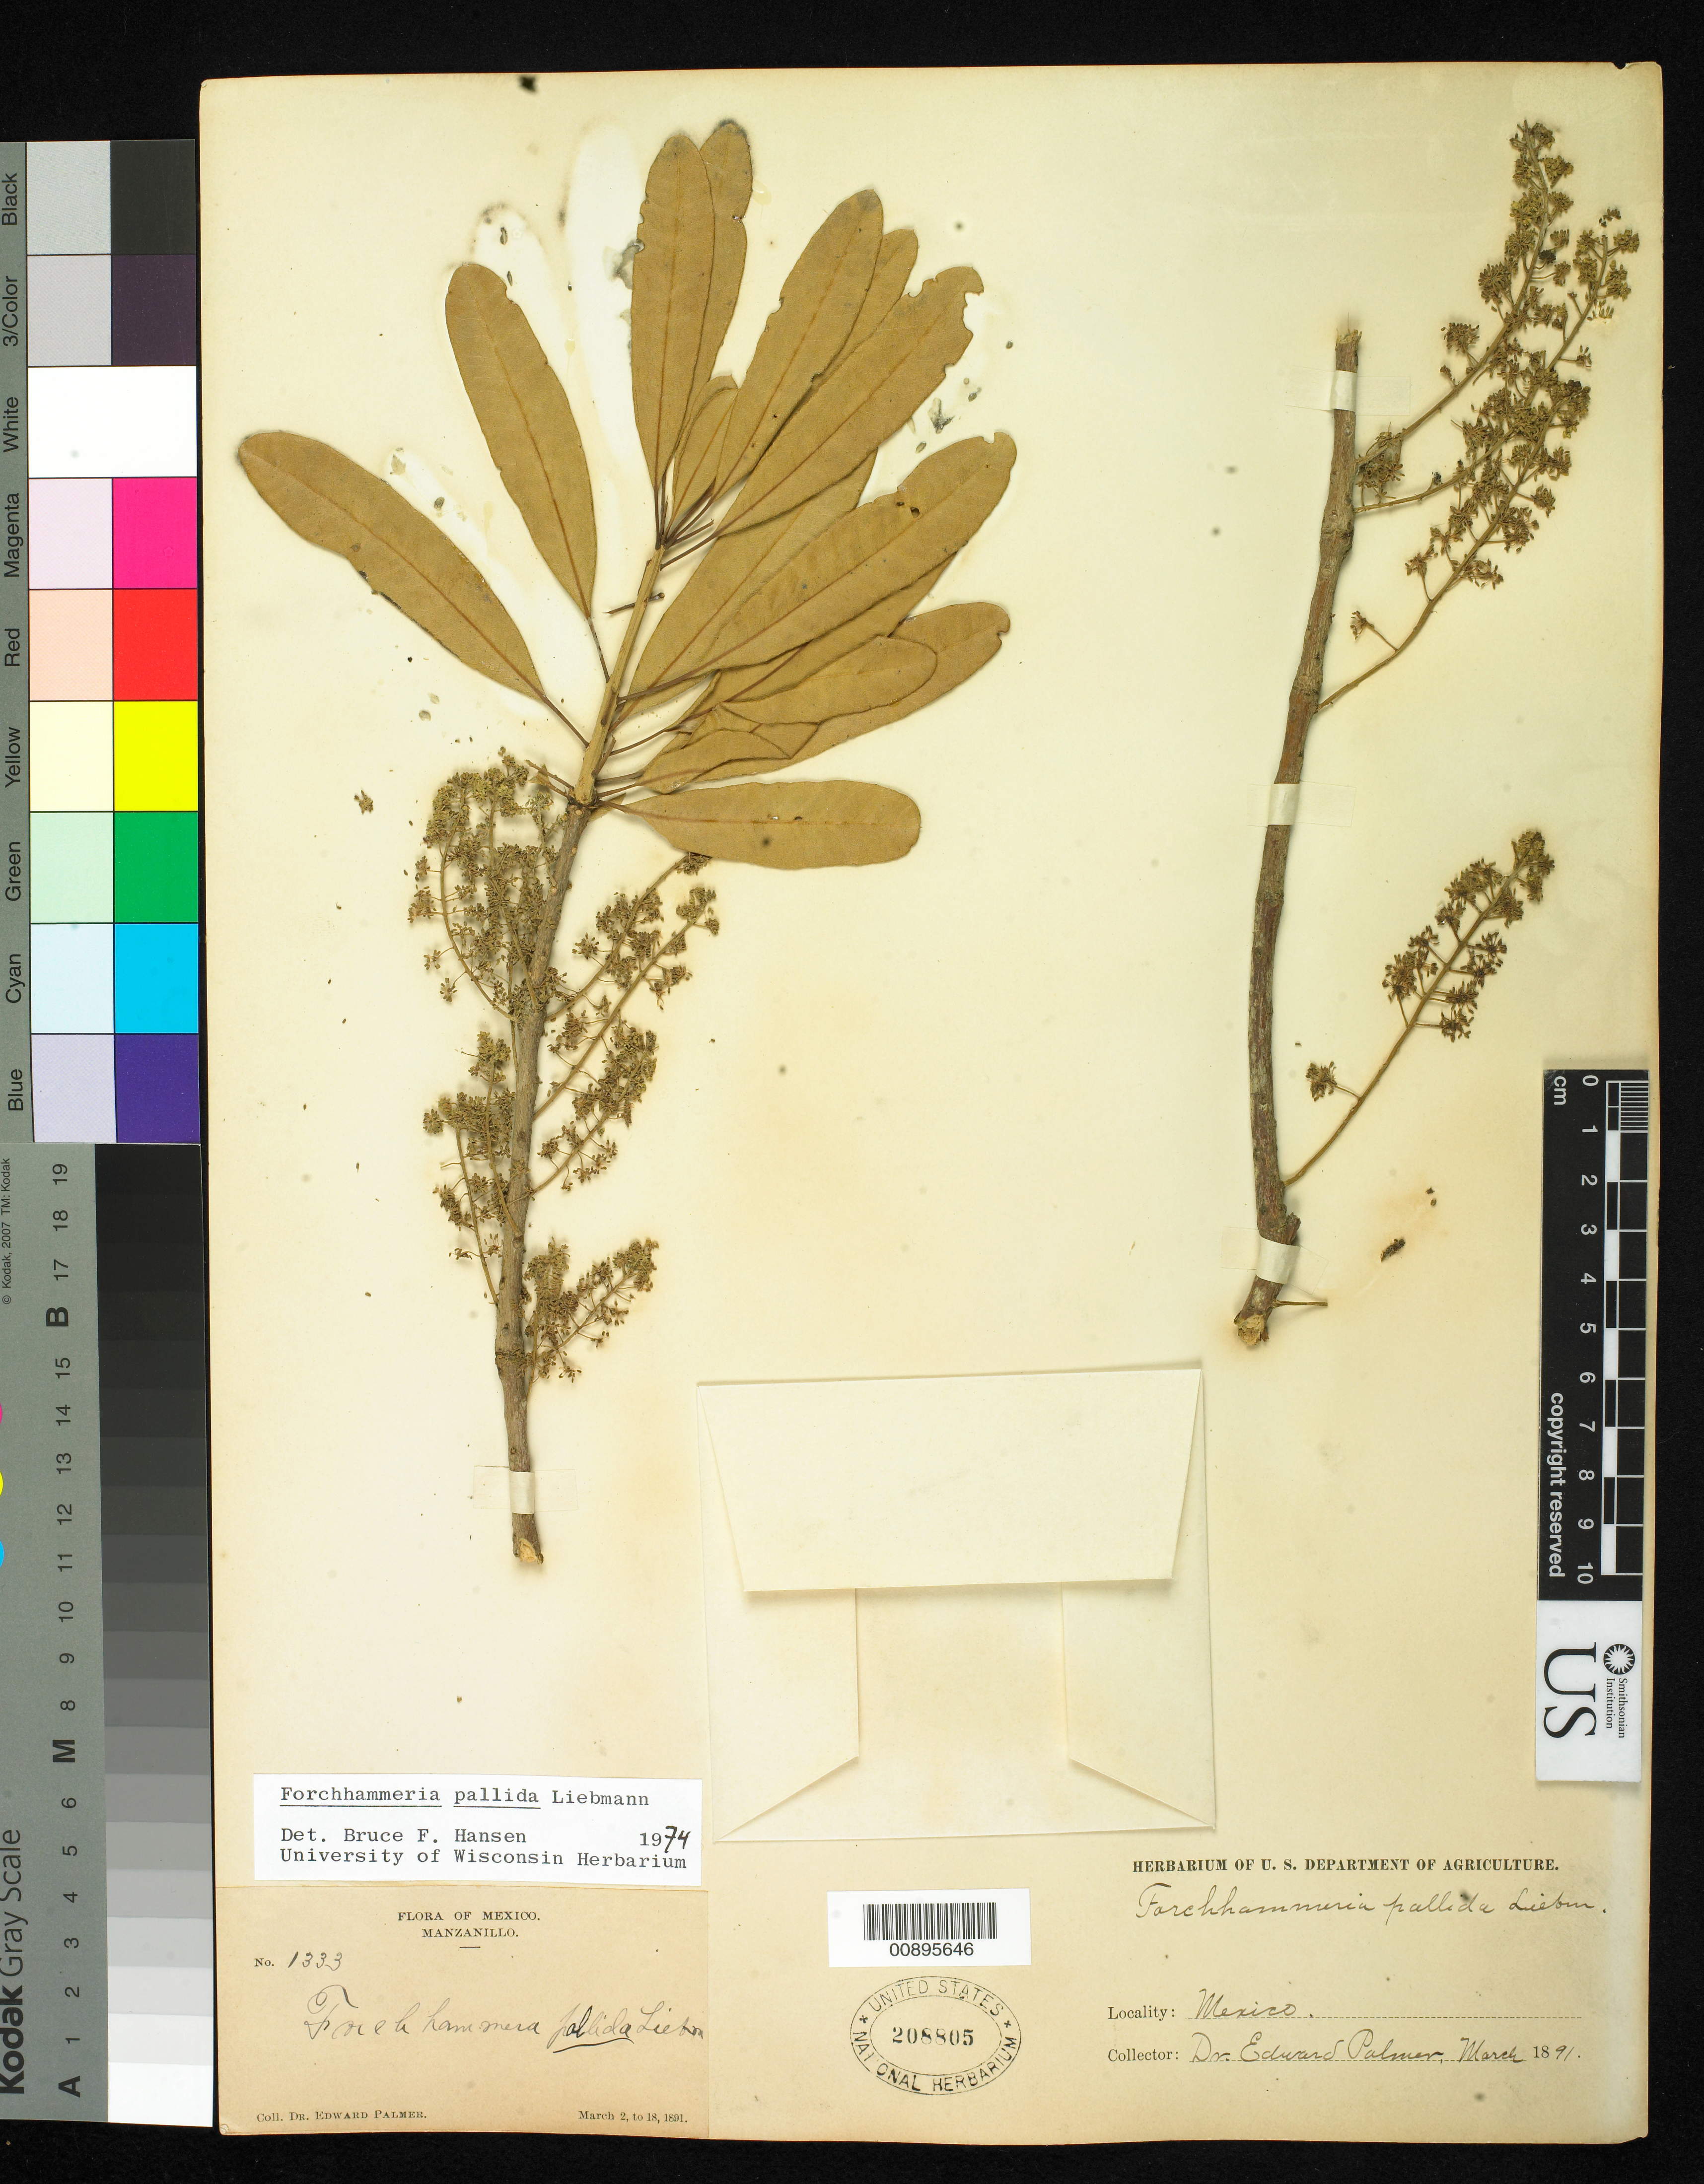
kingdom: Plantae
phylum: Tracheophyta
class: Magnoliopsida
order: Brassicales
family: Stixaceae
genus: Forchhammeria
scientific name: Forchhammeria pallida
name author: Liebm.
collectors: E. Palmer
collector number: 1333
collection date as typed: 02 Mar 1891 to 18 Mar 1891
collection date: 1891-03-02/1891-03-18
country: Mexico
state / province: Colima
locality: Manzanillo, Colima.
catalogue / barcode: US 208805